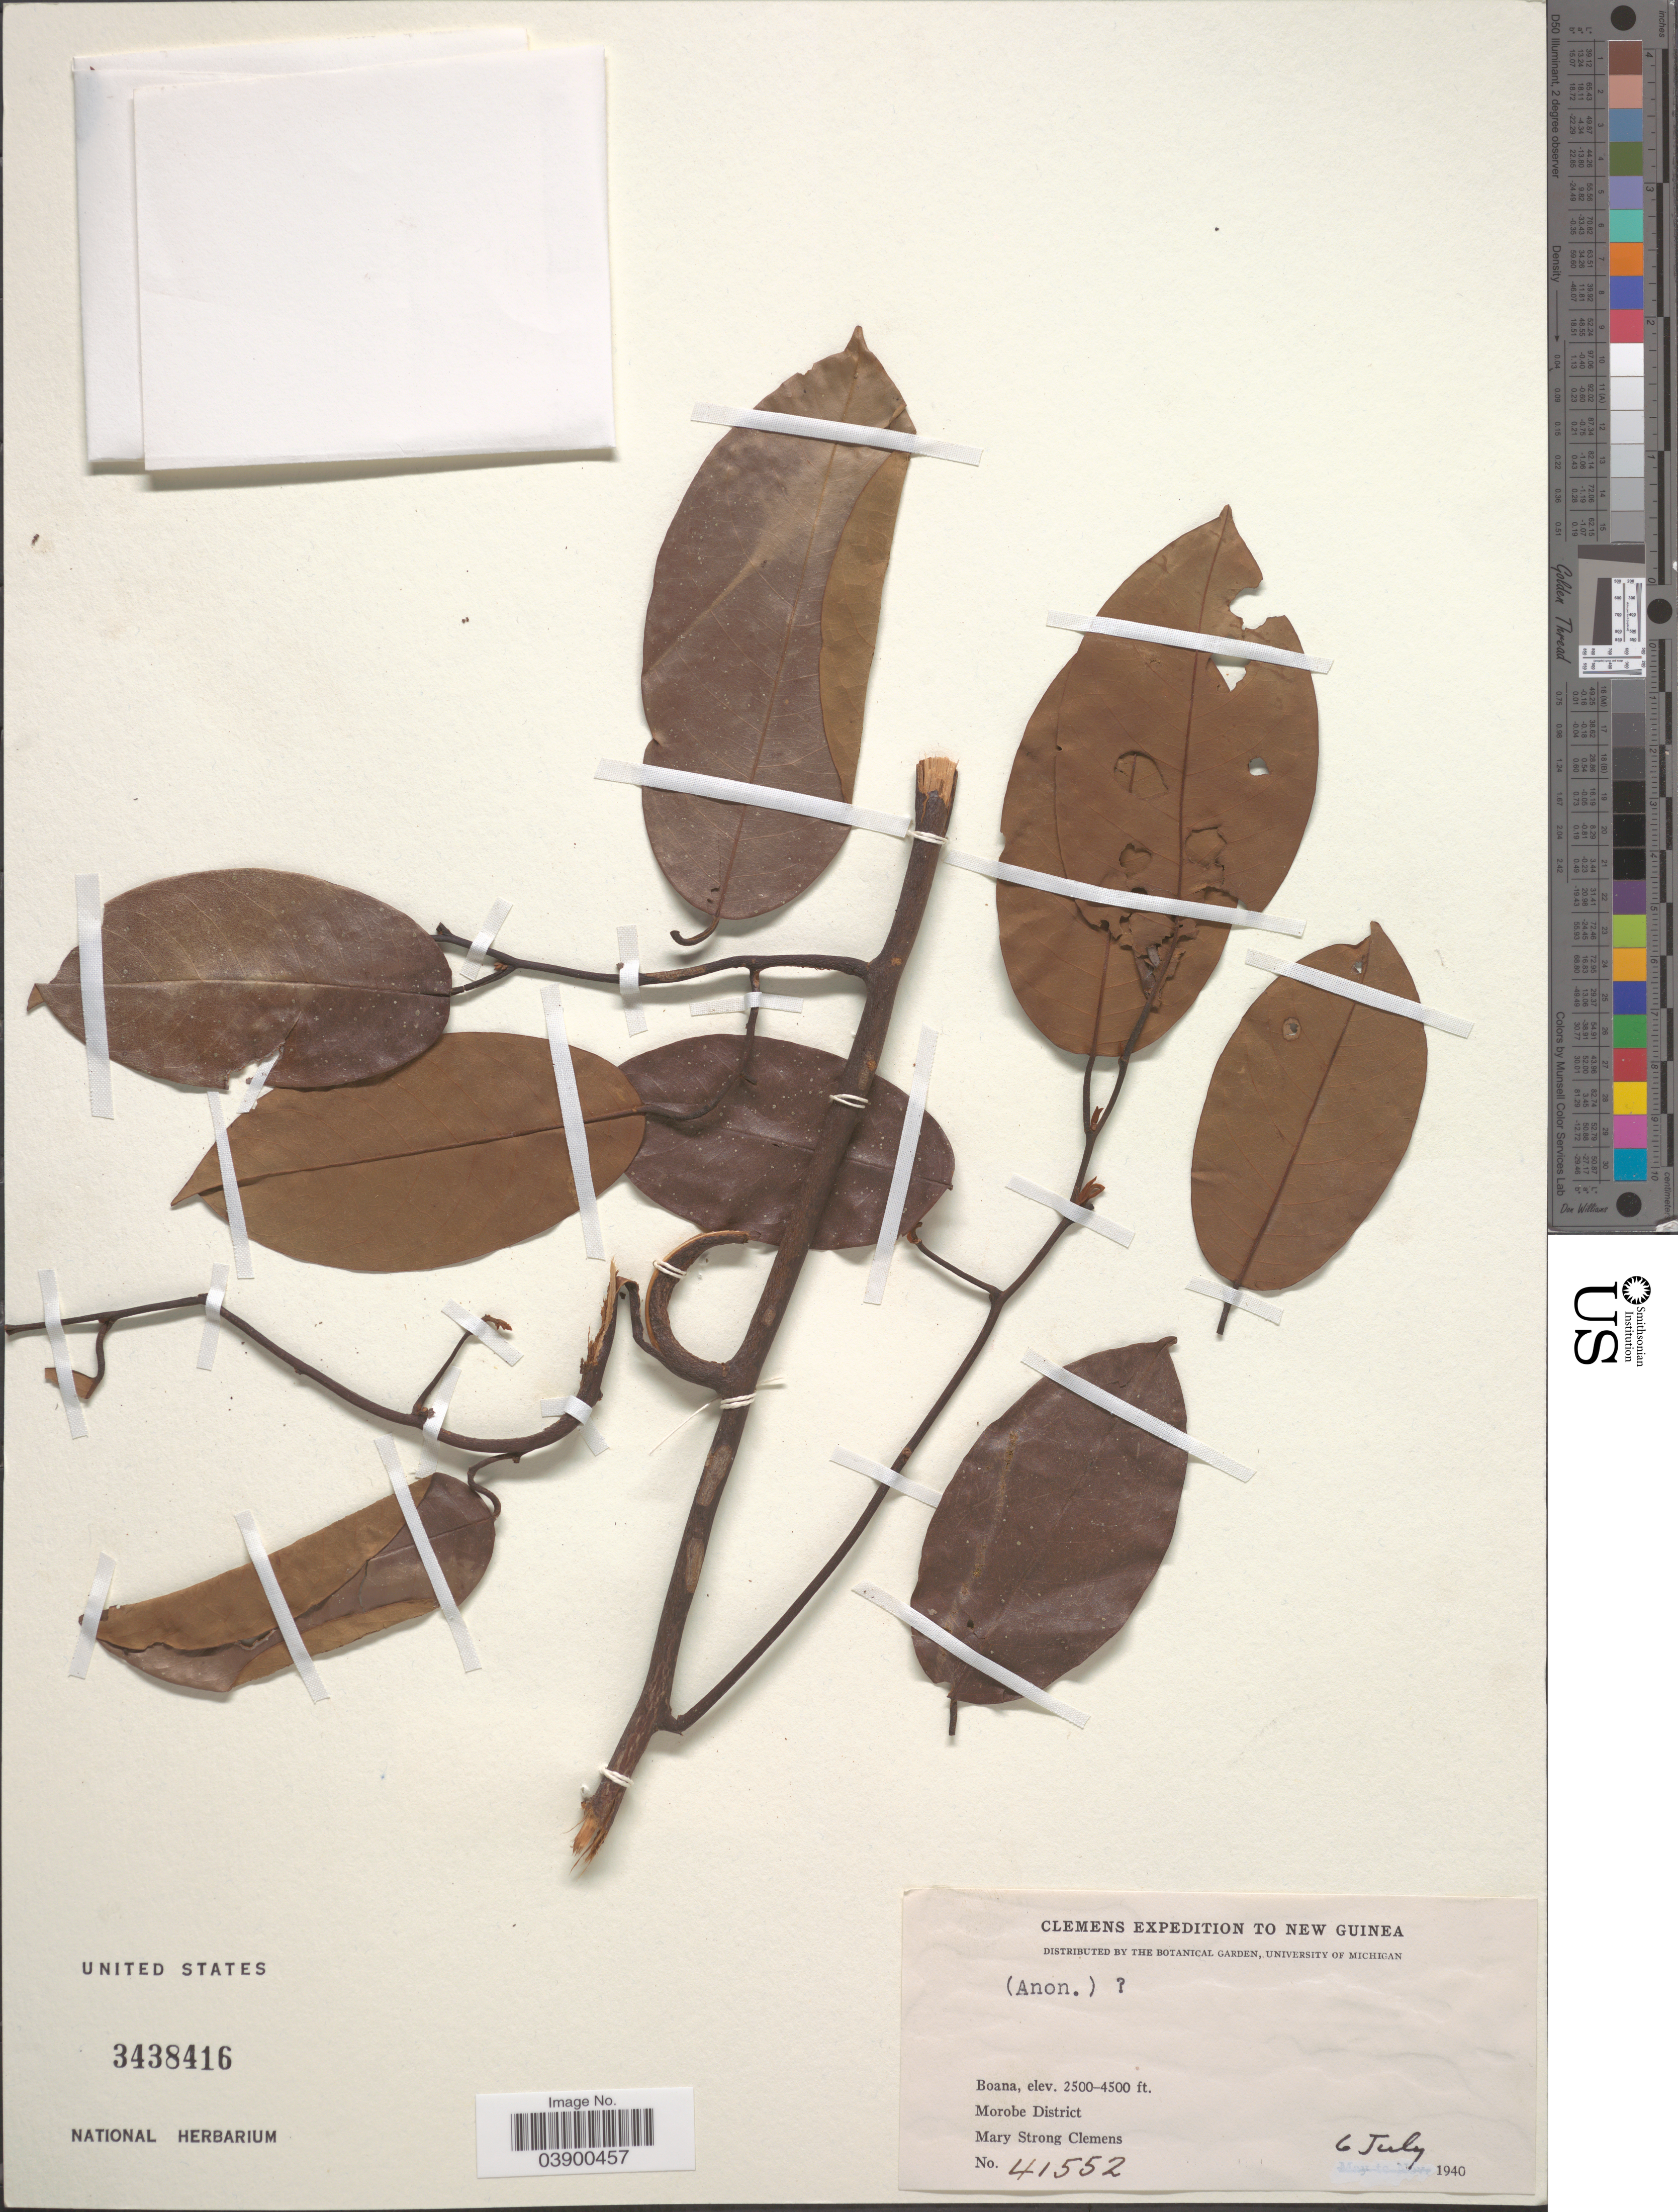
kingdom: Plantae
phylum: Tracheophyta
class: Magnoliopsida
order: Magnoliales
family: Annonaceae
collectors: M. S. Clemens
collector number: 41552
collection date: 1940-07-06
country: Papua New Guinea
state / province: Morobe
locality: New Guinea. Boana. Morobe District.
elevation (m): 762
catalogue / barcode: US 3438416